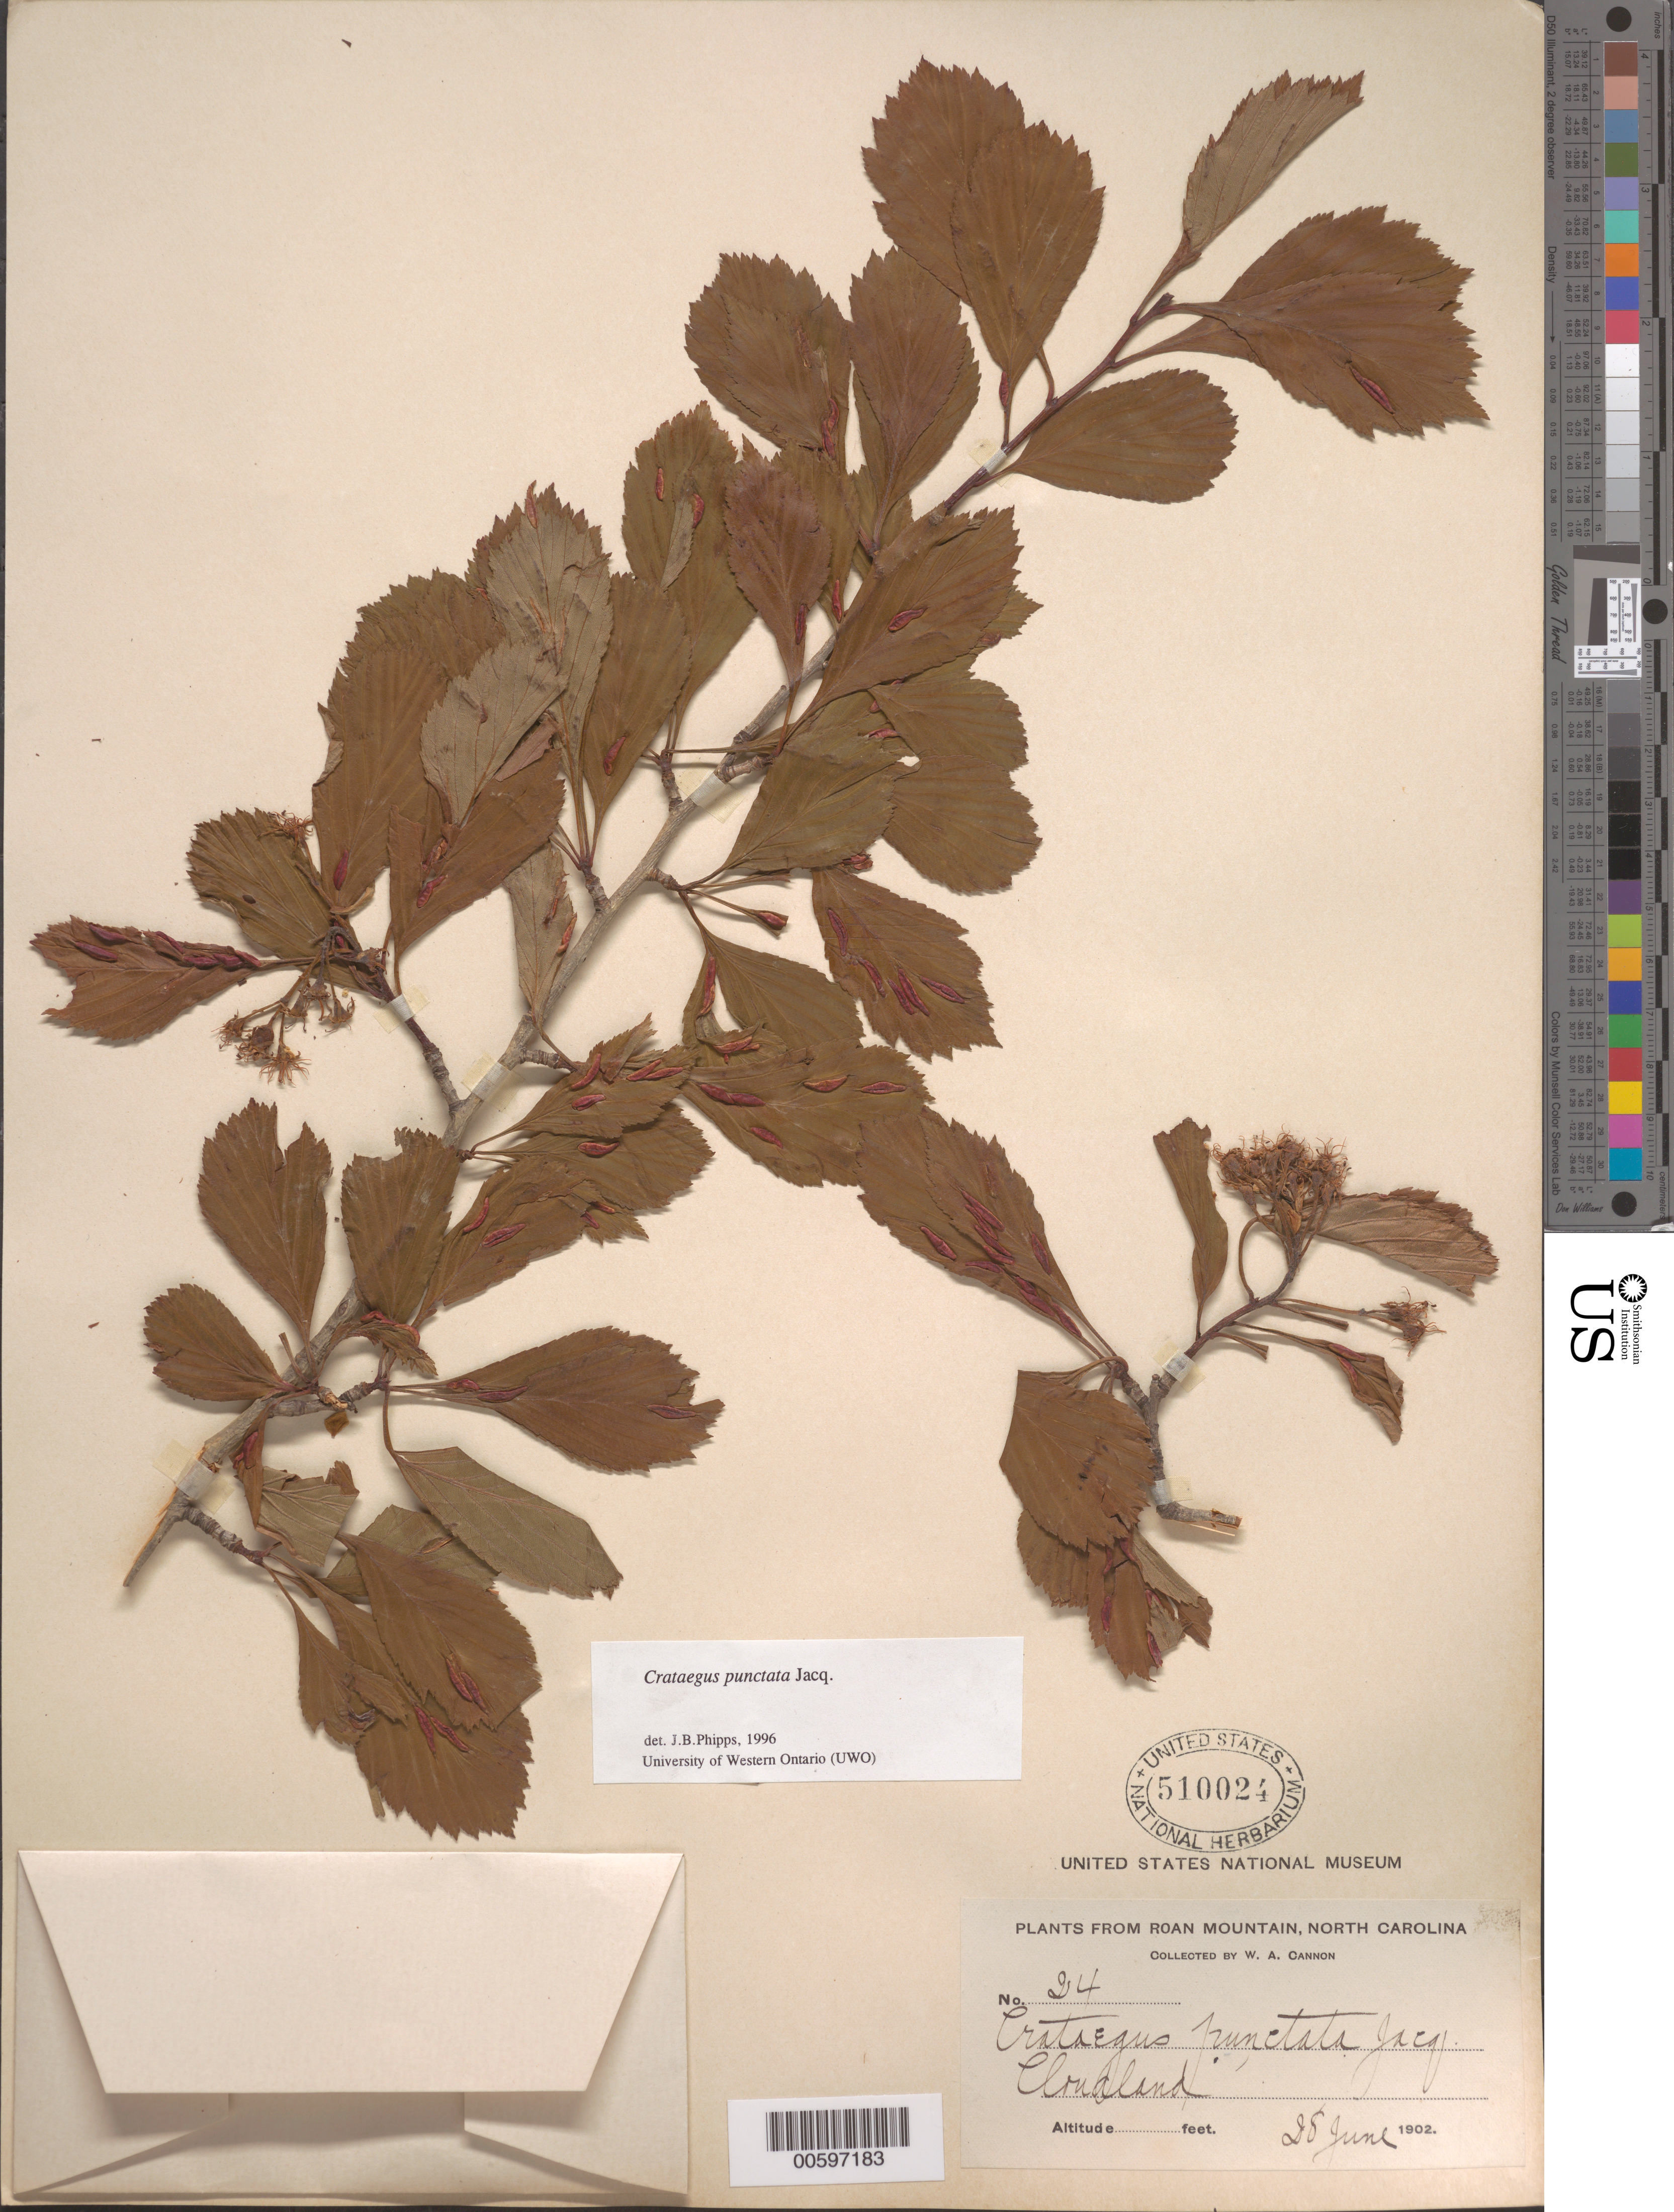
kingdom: Plantae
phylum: Tracheophyta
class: Magnoliopsida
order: Rosales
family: Rosaceae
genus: Crataegus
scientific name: Crataegus punctata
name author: Jacq.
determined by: Phipps, James B., (UWO), University of Western Ontario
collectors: W. Cannon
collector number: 24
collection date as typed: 28 Jun 1902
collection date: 1902-06-28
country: United States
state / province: North Carolina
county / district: Mitchell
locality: Roan Mtn., Cloudland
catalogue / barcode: US 510024